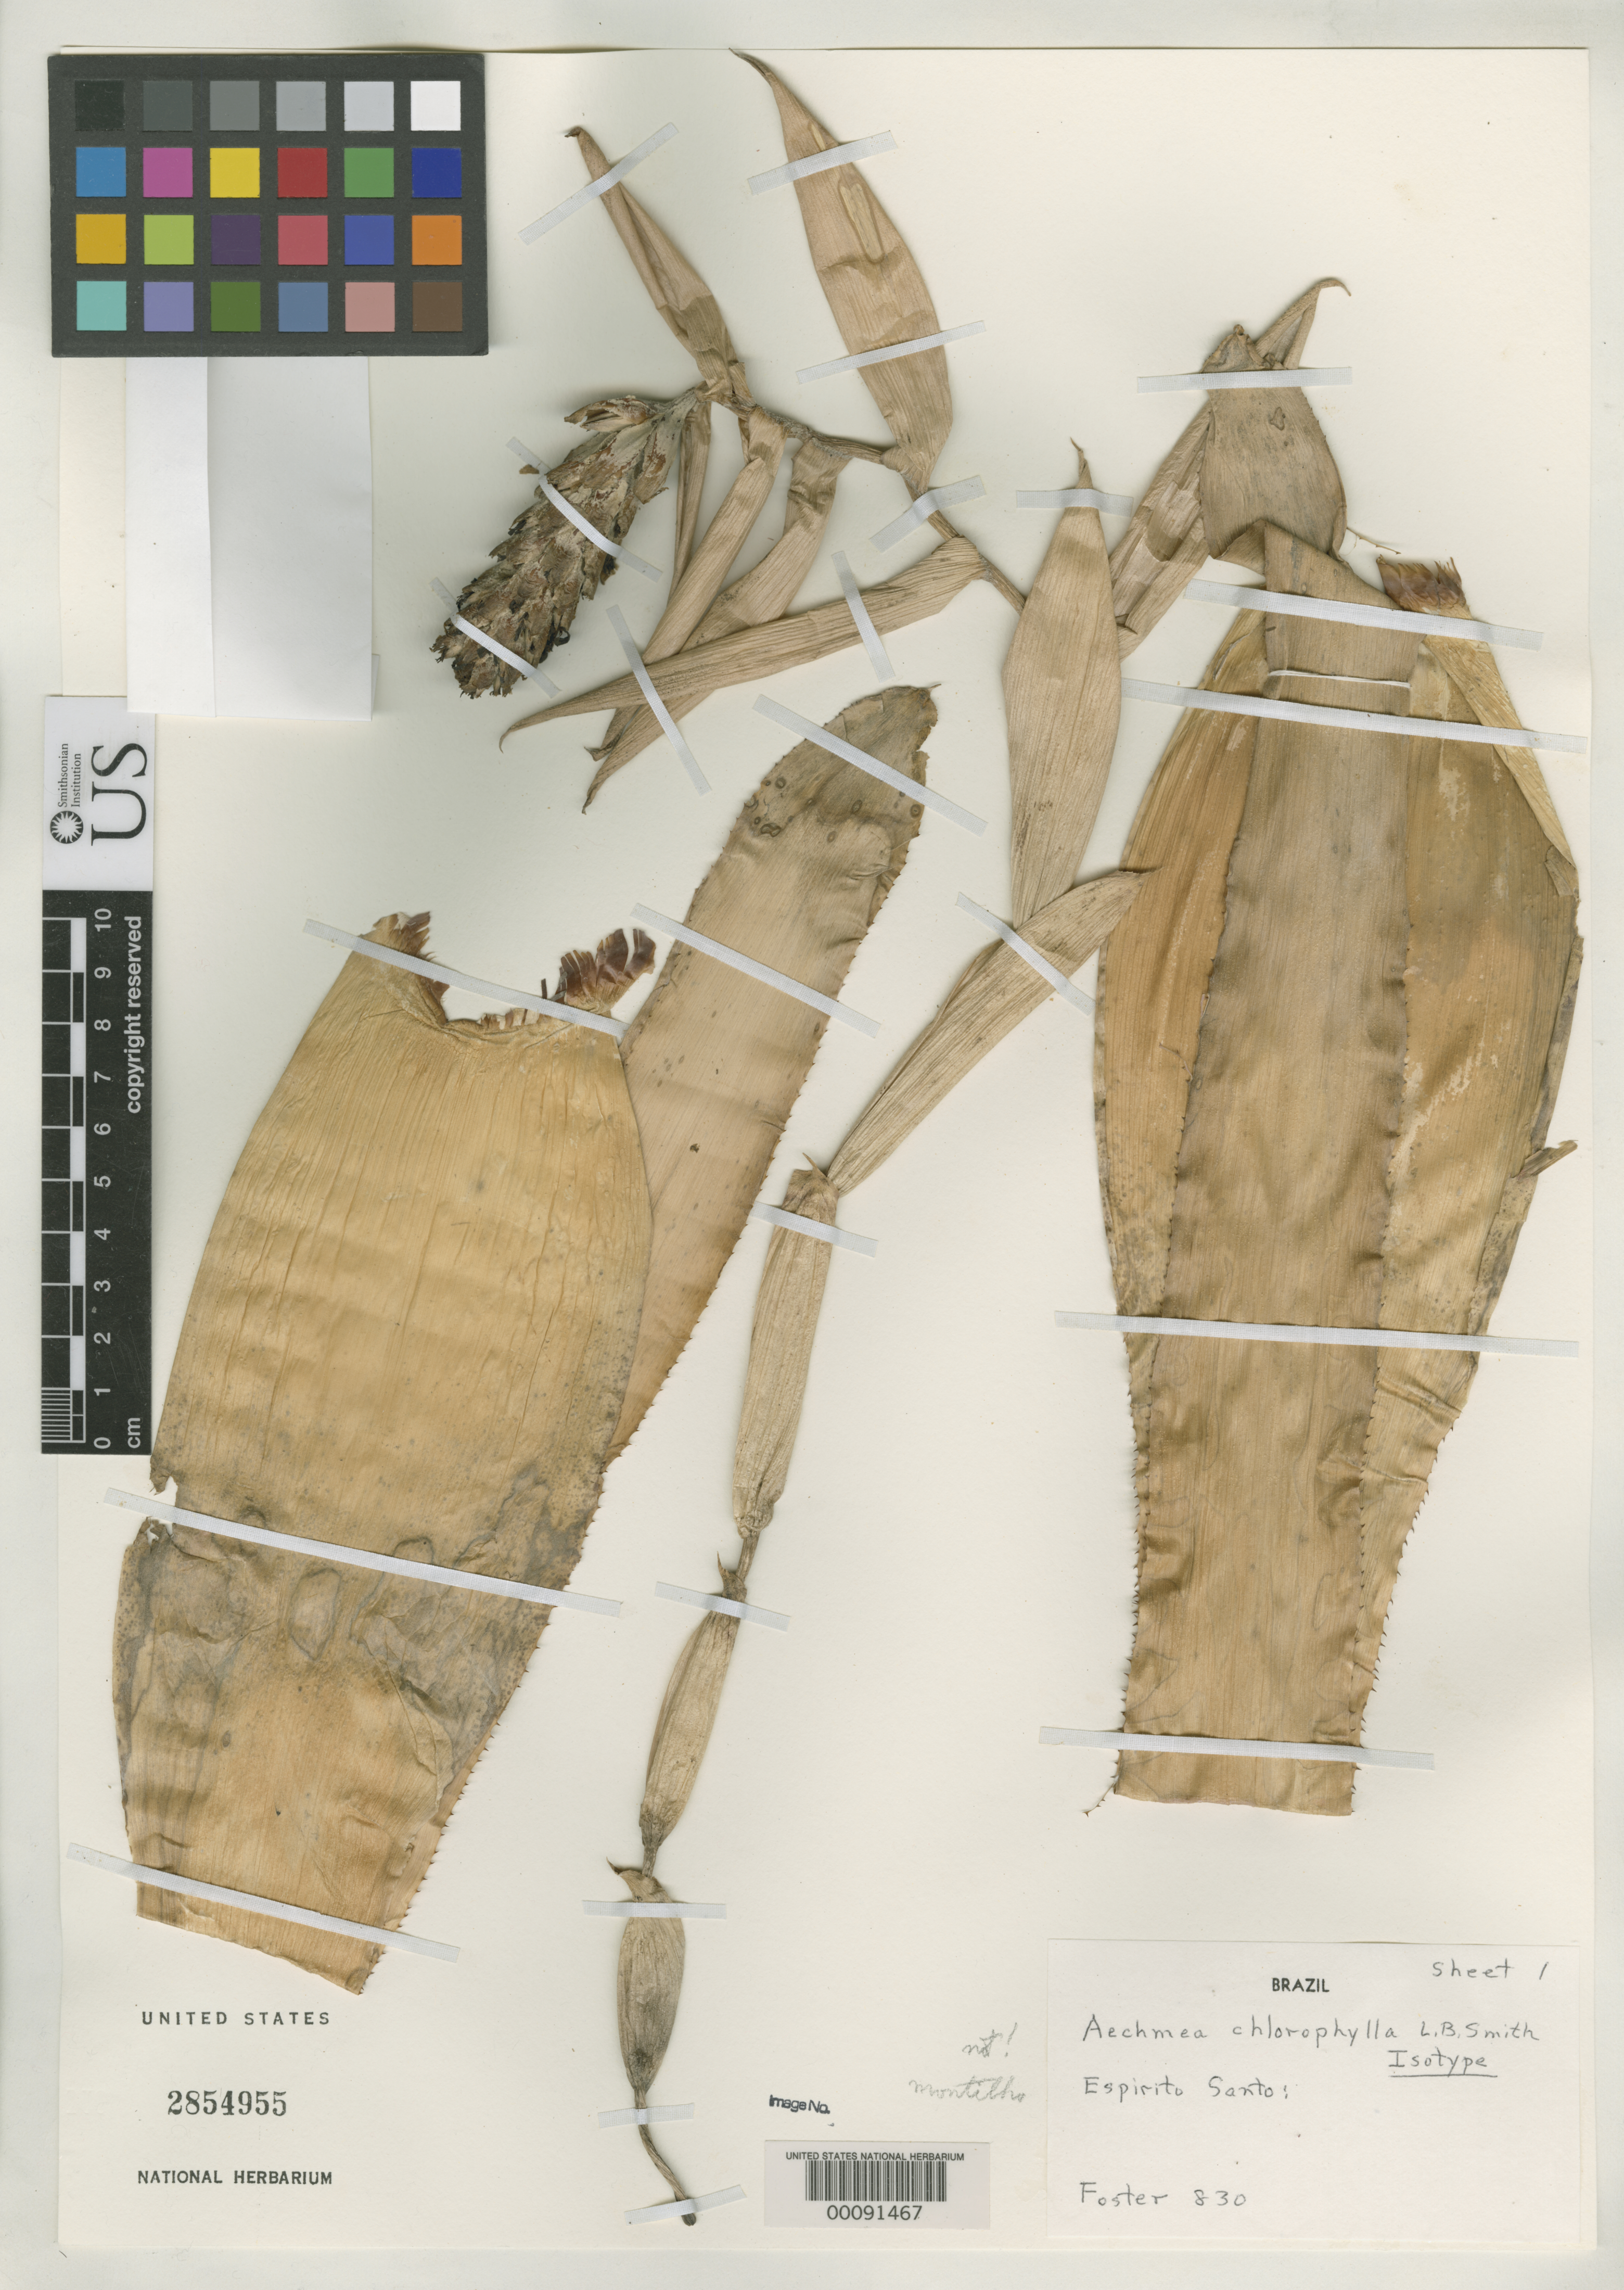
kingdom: Plantae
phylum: Tracheophyta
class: Liliopsida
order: Poales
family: Bromeliaceae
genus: Aechmea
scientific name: Aechmea chlorophylla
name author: L.B. Sm.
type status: Isotype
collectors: M. B. Foster & R. C. Foster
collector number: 830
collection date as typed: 06 Aug 1940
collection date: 1940-08-06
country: Brazil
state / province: Espírito Santo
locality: Santa Teresa.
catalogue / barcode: US 2854955